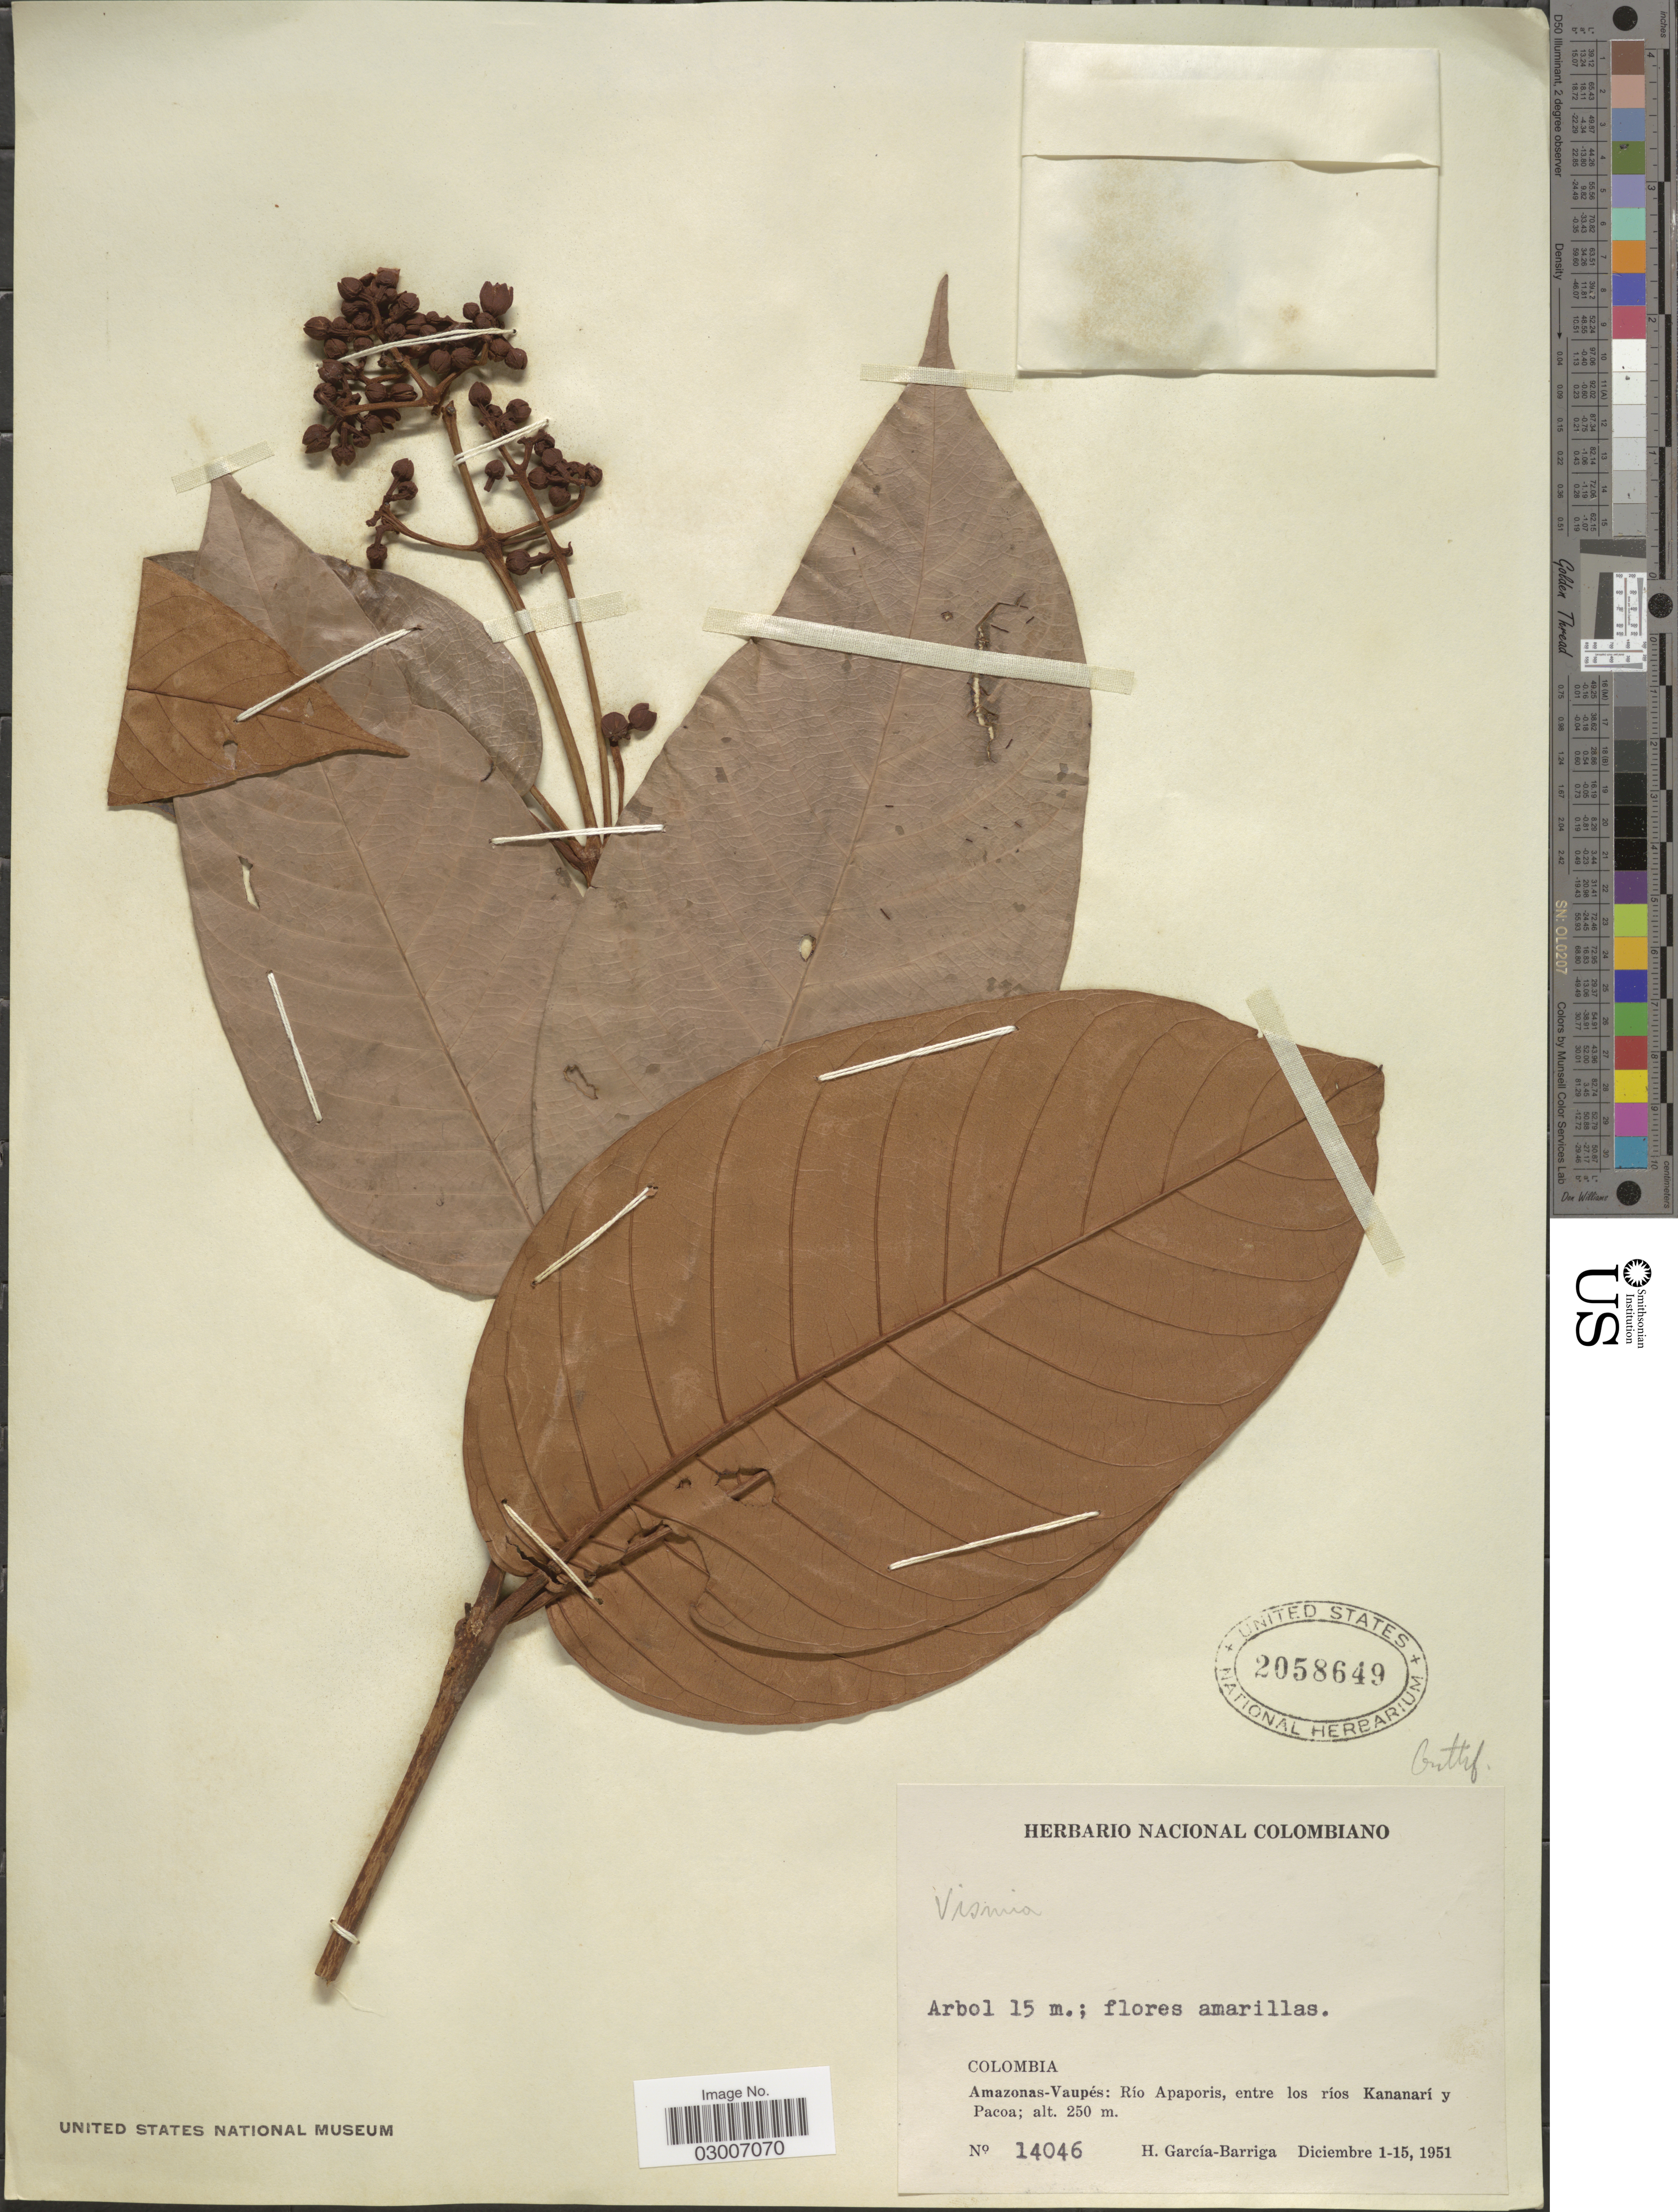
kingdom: Plantae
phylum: Tracheophyta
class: Magnoliopsida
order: Malpighiales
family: Hypericaceae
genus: Vismia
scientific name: Vismia sp.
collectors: H. García Barriga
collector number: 14046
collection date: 1951-12-01/1951-12-15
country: Colombia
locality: Amazonas-Vaupés: Río Apaporis, entre los ríos Kananarí y Pacoa.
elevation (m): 250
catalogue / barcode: US 2058649